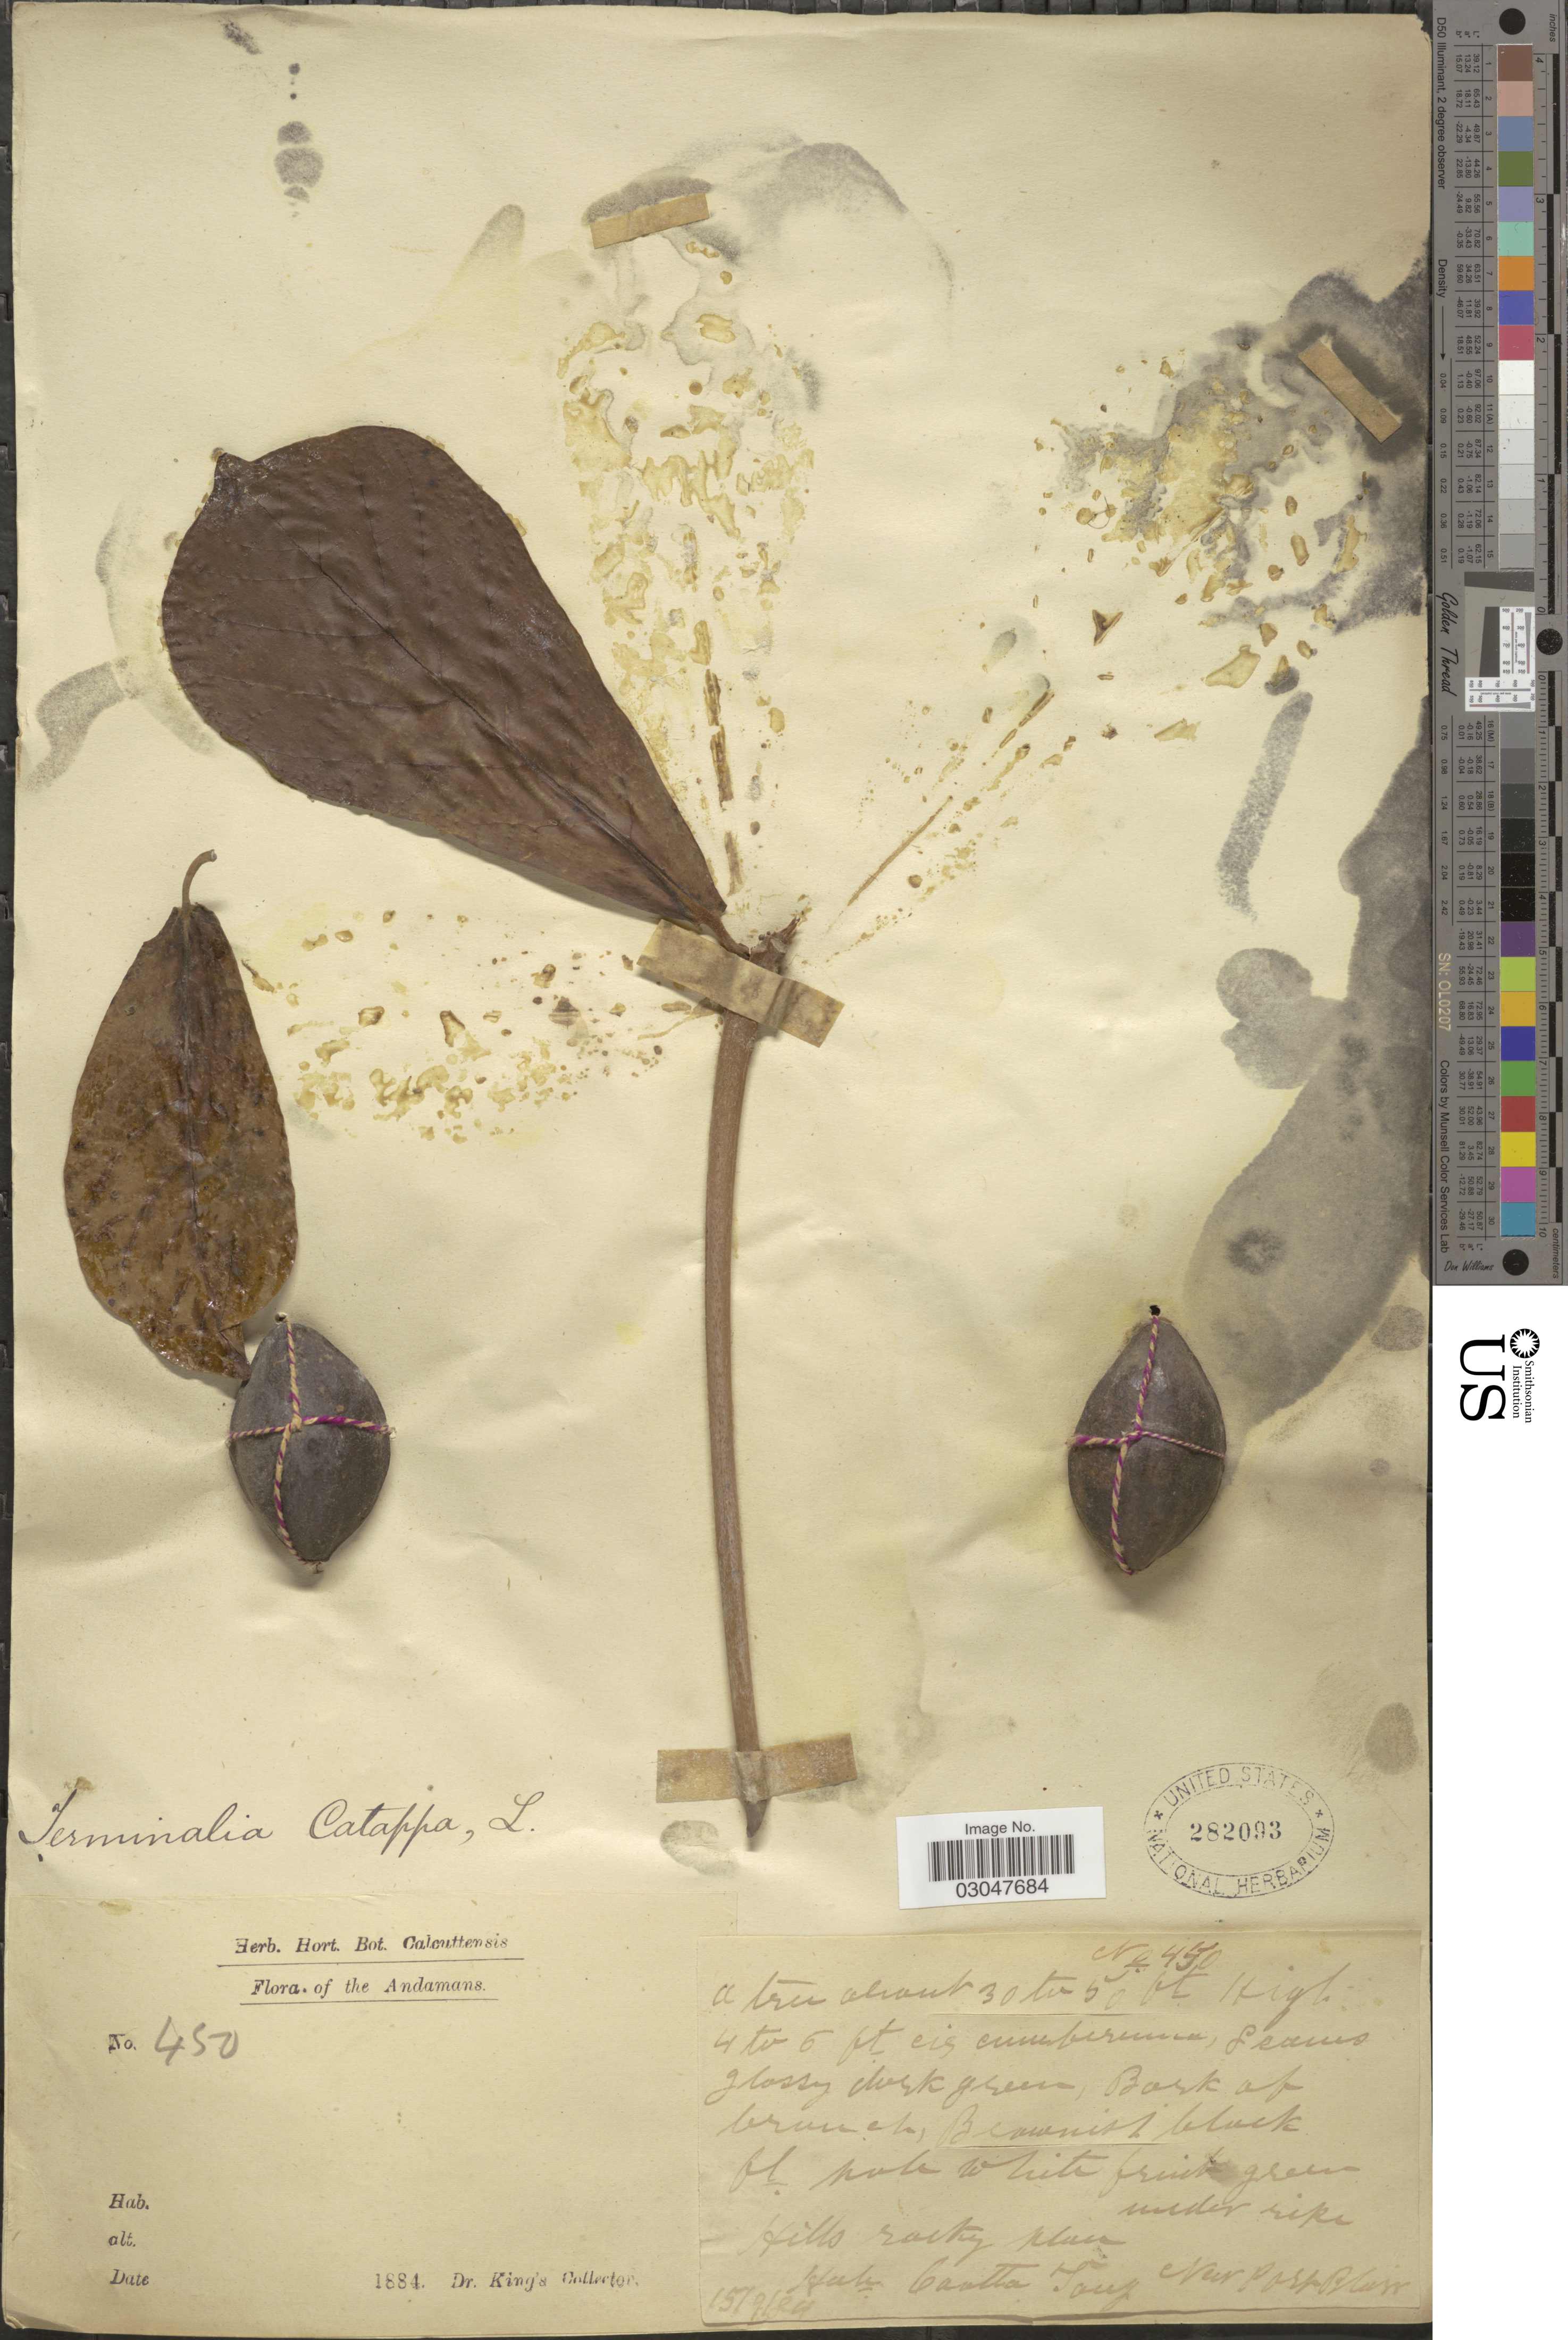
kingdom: Plantae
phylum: Tracheophyta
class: Magnoliopsida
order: Myrtales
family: Combretaceae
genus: Terminalia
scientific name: Terminalia catappa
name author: L.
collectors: Dr. King's collector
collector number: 450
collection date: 1884-09-15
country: India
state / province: Andaman and Nicobar Islands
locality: Andamans. Hills rocky place Huk Caatta Tany [interpreted]. Near Port Blair.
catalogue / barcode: US 282093